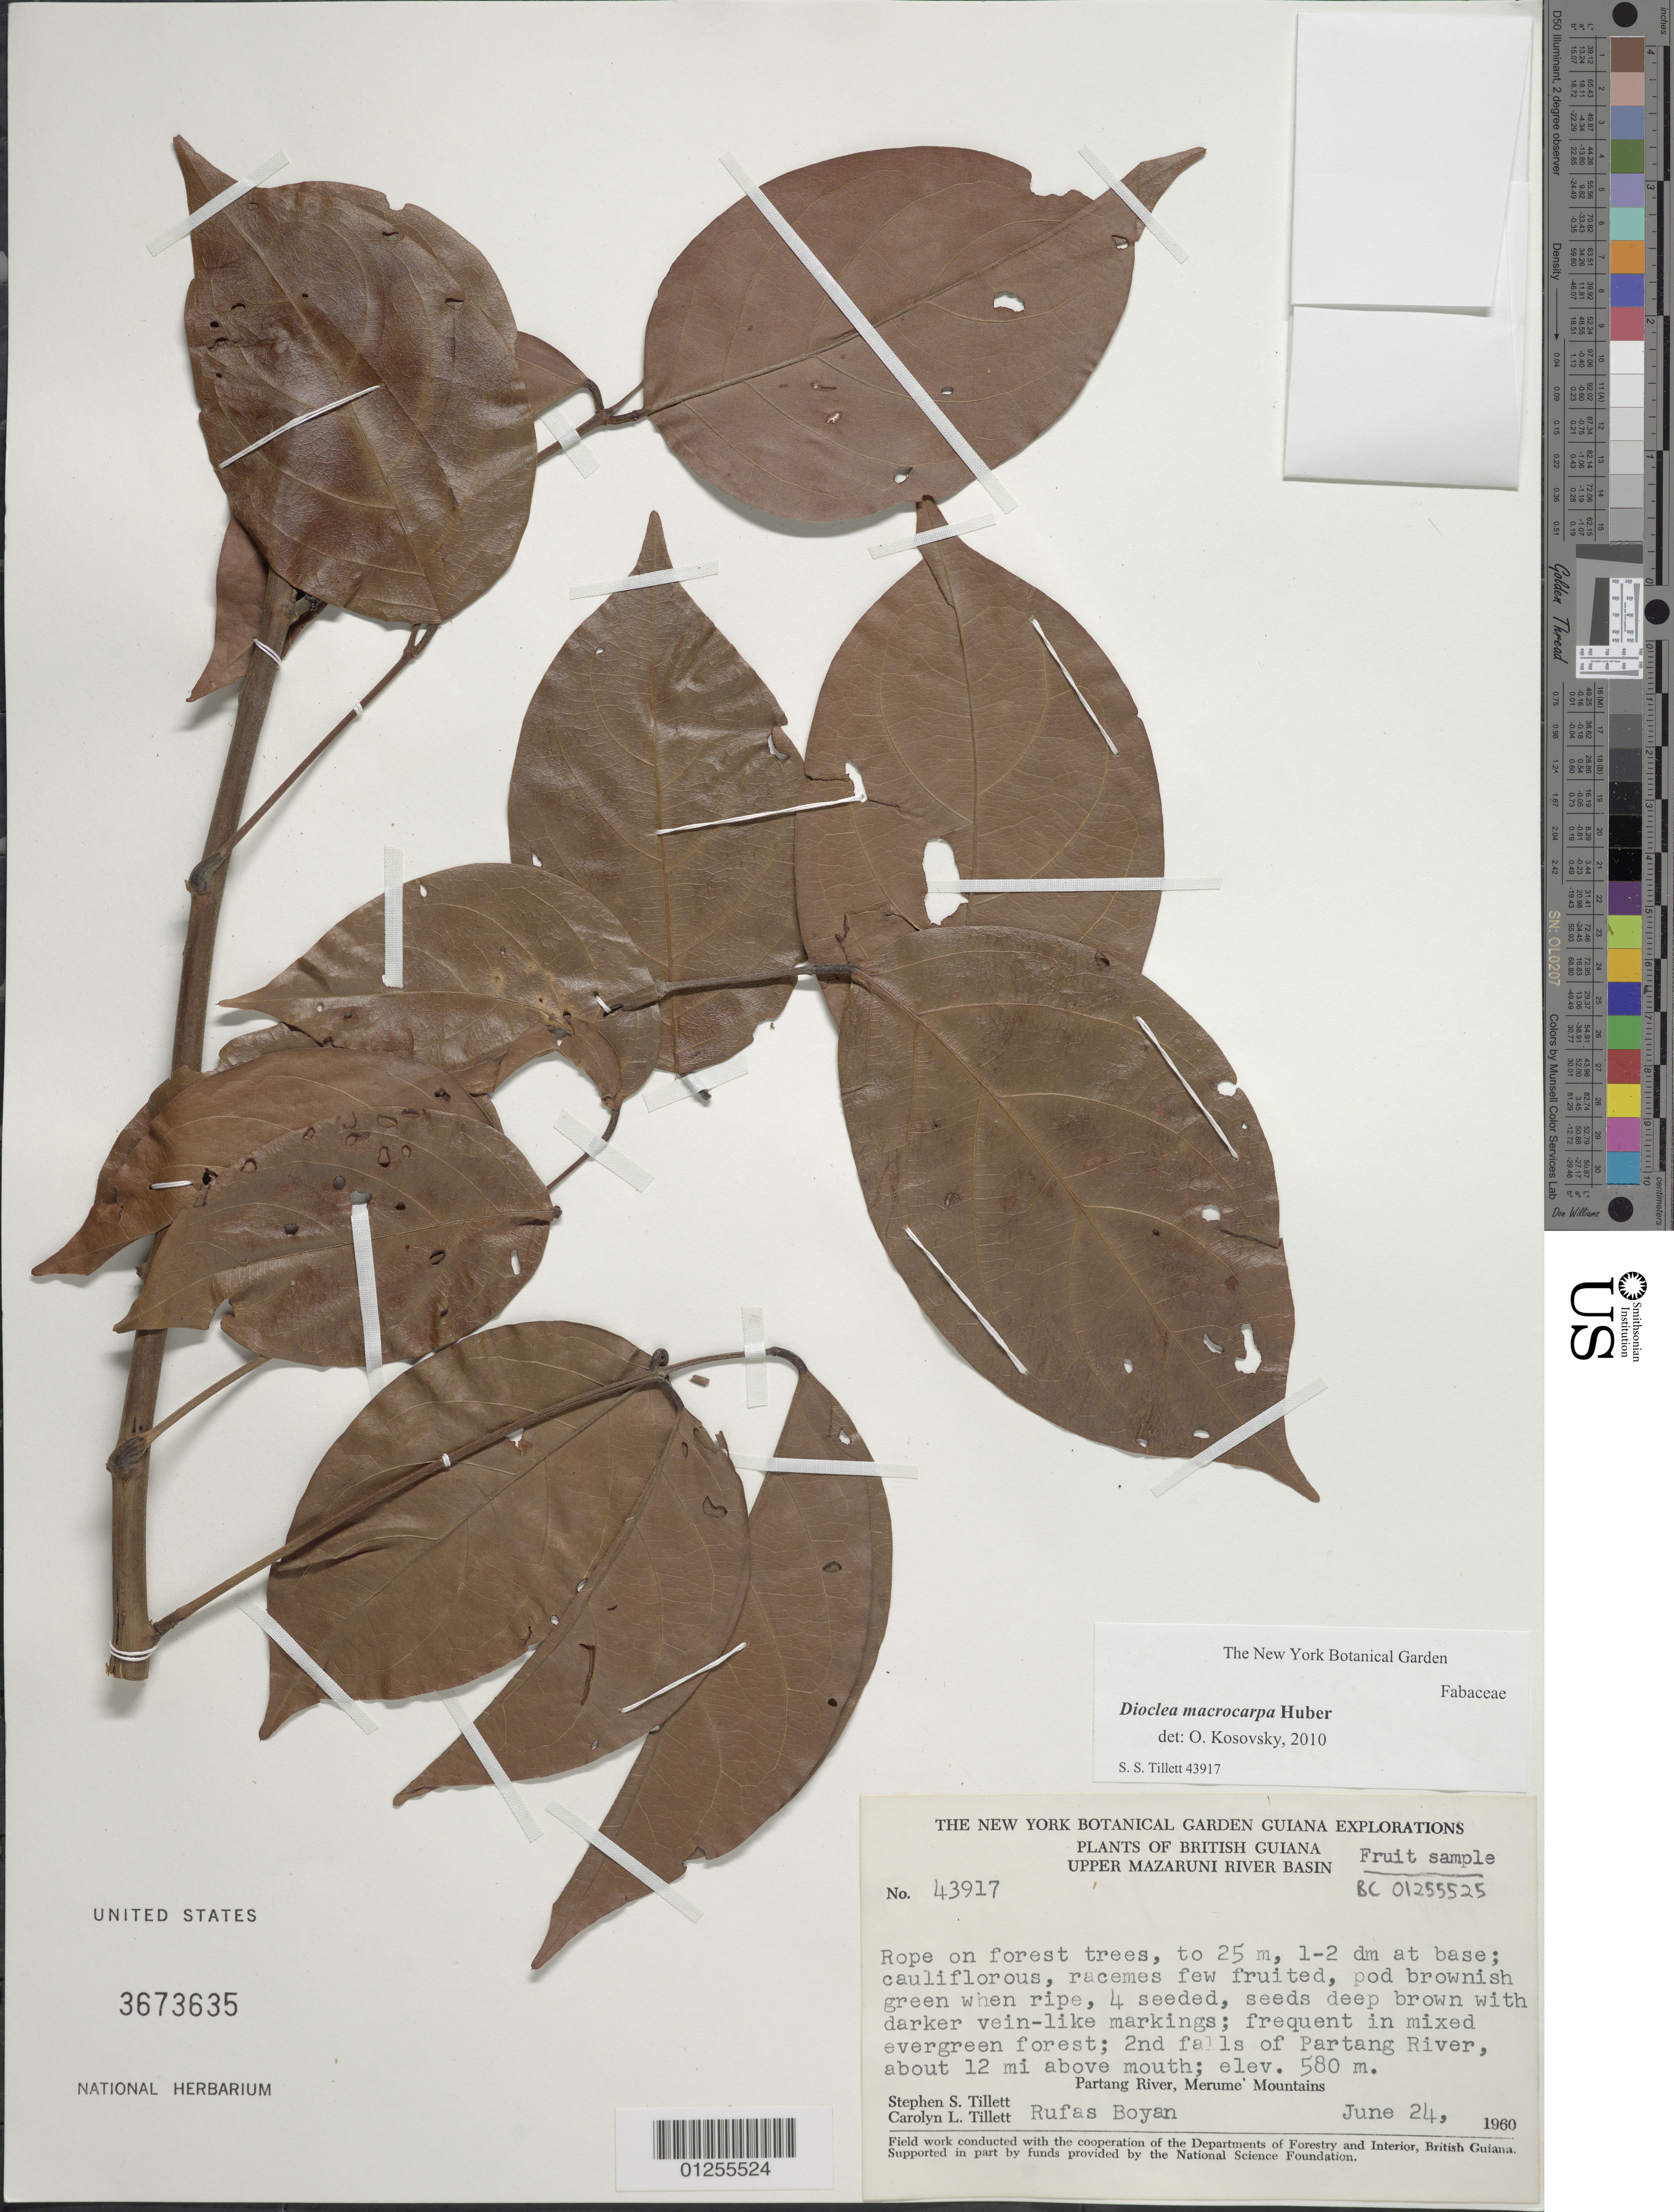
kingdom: Plantae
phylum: Tracheophyta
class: Magnoliopsida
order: Fabales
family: Fabaceae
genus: Macropsychanthus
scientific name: Macropsychanthus macrocarpus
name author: (Huber) L.P. Queiroz & Snak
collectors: S. S. Tillett, C. L. Tillett & R. Boyan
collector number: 43917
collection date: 1960-06-24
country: Guyana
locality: Partang River, Merume Mountains. 2nd falls of Partang River, about 12 miles above mouth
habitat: Frequent in mixed evergreen forest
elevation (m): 580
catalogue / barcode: US 3673635